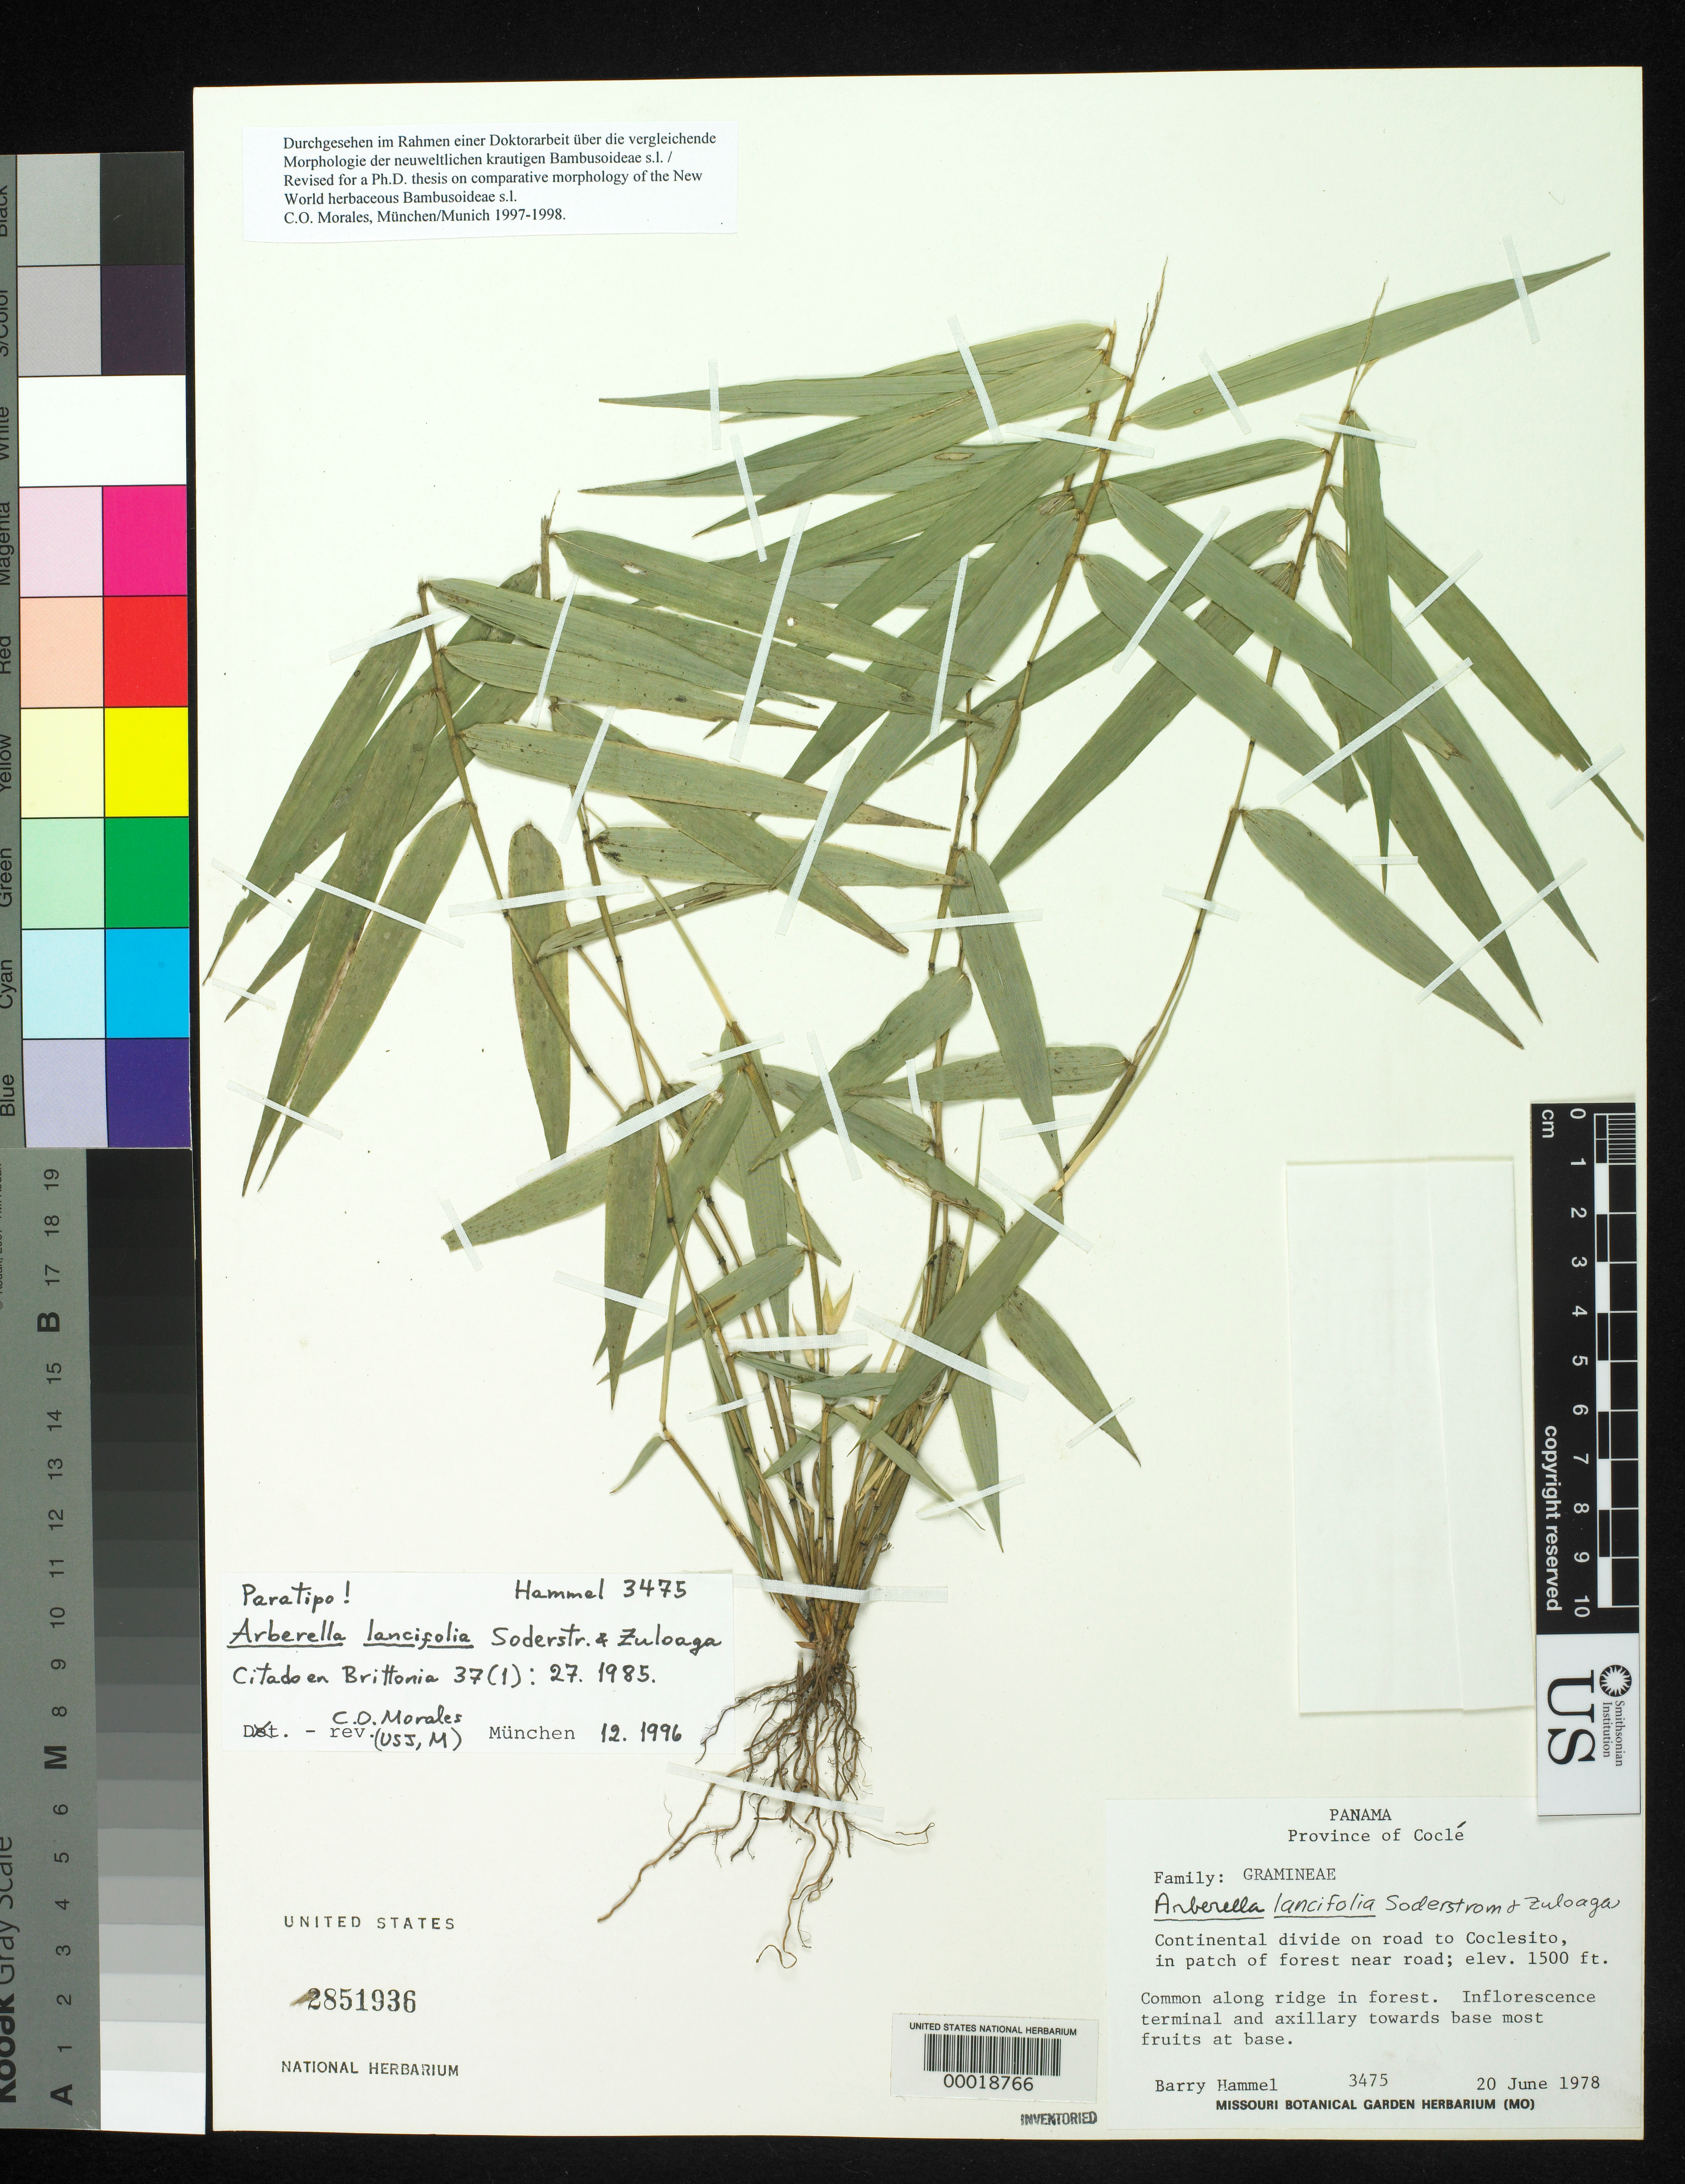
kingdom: Plantae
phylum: Tracheophyta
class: Liliopsida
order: Poales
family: Poaceae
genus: Arberella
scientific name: Arberella lancifolia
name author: Soderstr. & Zuloaga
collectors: B. Hammel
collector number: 3475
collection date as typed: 20 Jun 1978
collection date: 1978-06-20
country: Panama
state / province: Coclé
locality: Coclesito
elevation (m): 458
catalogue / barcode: US 2851936